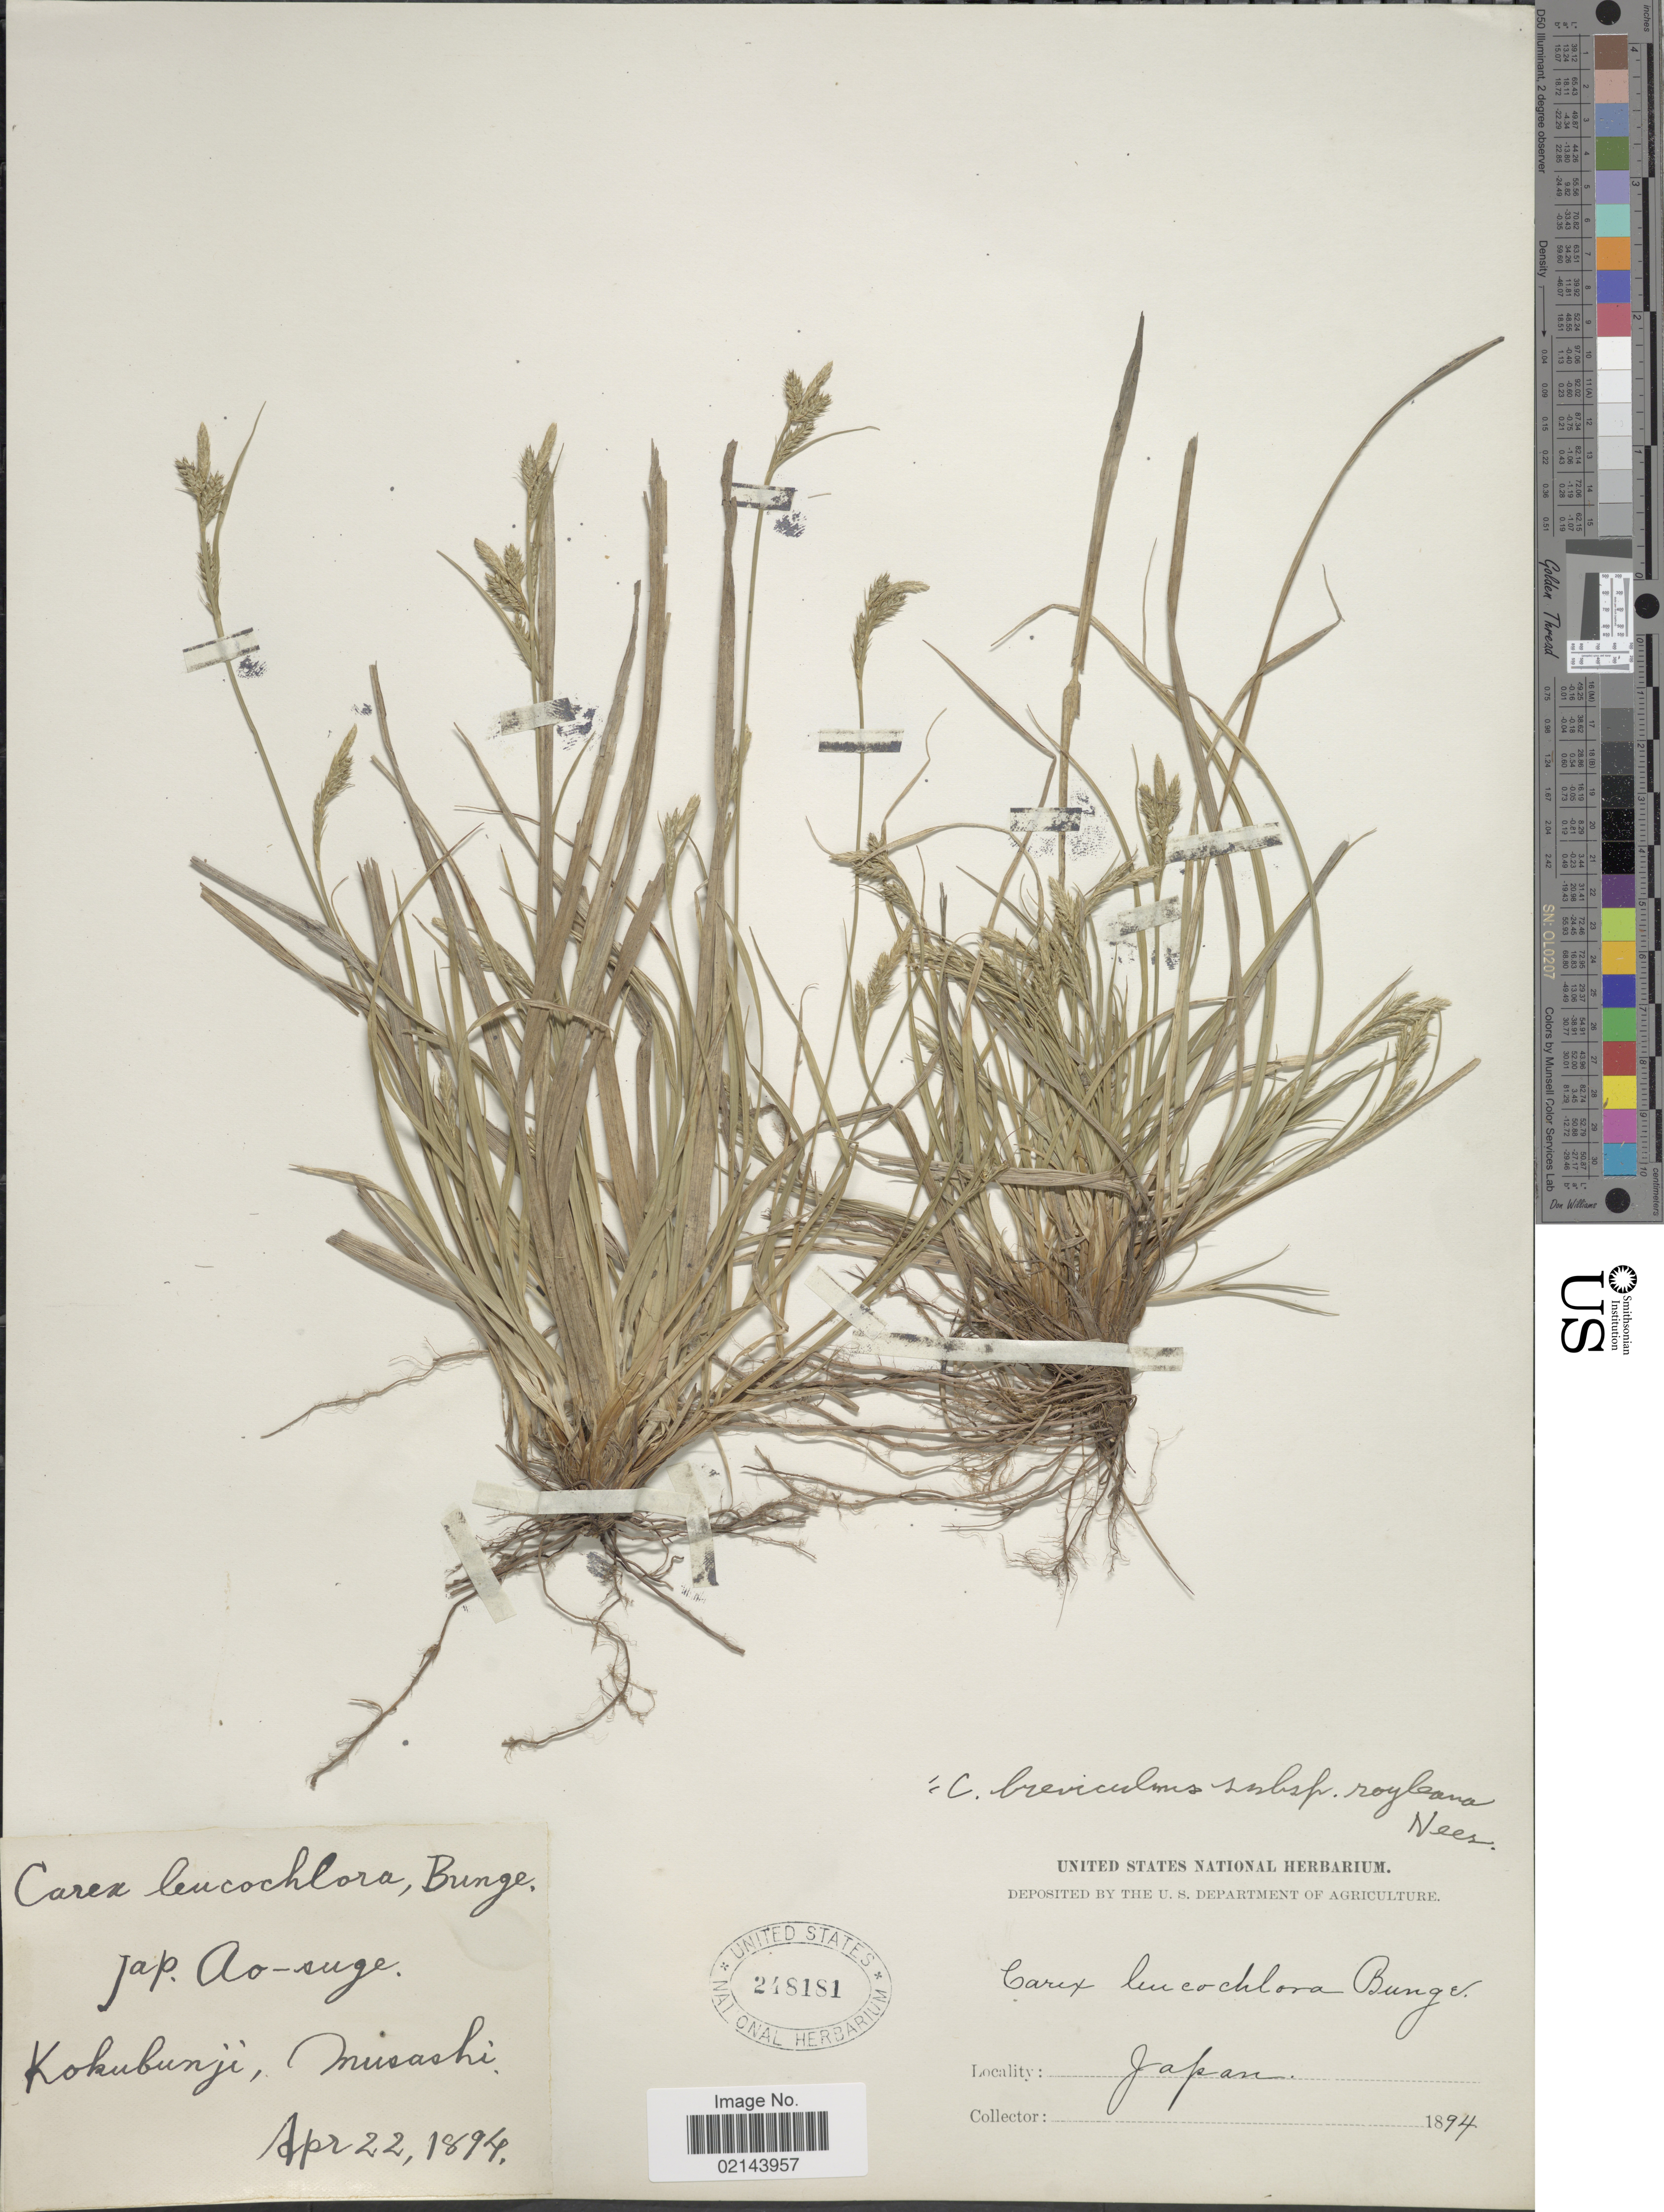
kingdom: Plantae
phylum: Tracheophyta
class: Liliopsida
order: Poales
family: Cyperaceae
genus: Carex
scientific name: Carex breviculmis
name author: R. Br.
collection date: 1894-04-22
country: Japan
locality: Kokubuni, Musashi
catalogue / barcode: US 248181